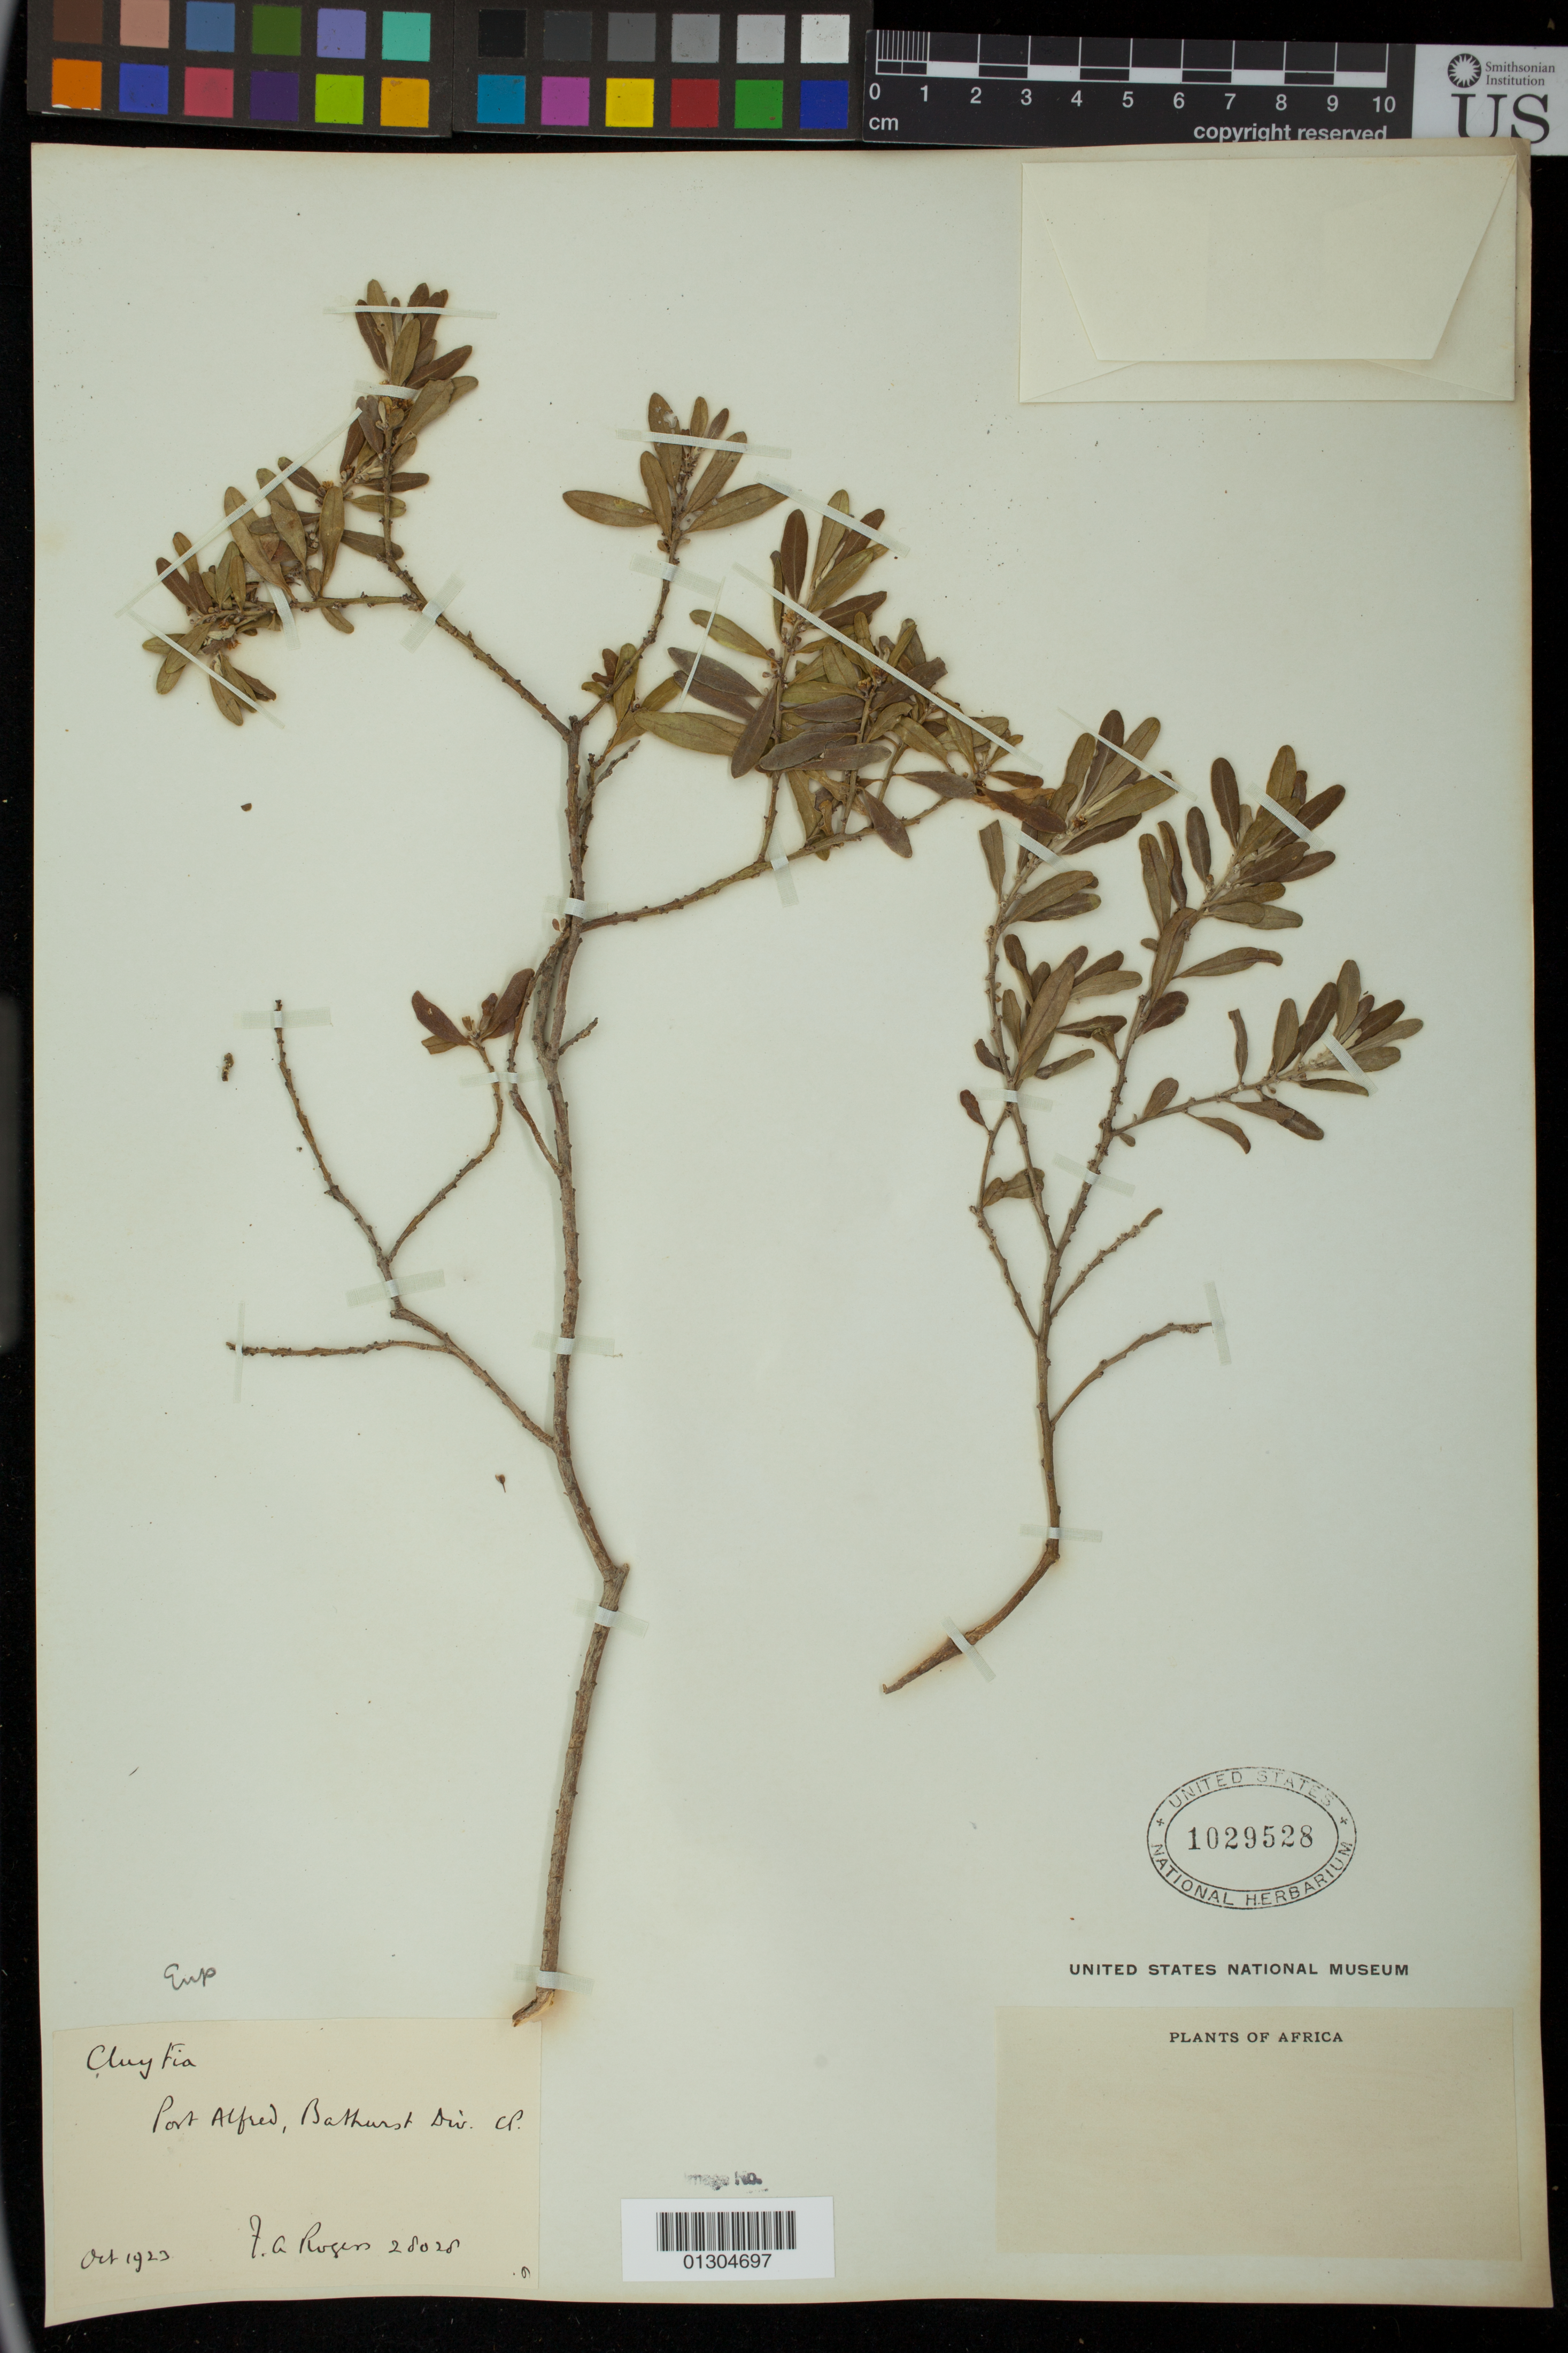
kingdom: Plantae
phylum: Tracheophyta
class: Magnoliopsida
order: Malpighiales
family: Peraceae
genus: Clutia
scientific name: Clutia sp.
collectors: F. A. Rogers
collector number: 28028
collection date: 1923-10-01/1923-10-31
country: South Africa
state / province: Eastern Cape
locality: Port Alfred, Bathurst Div.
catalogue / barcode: US 1029528